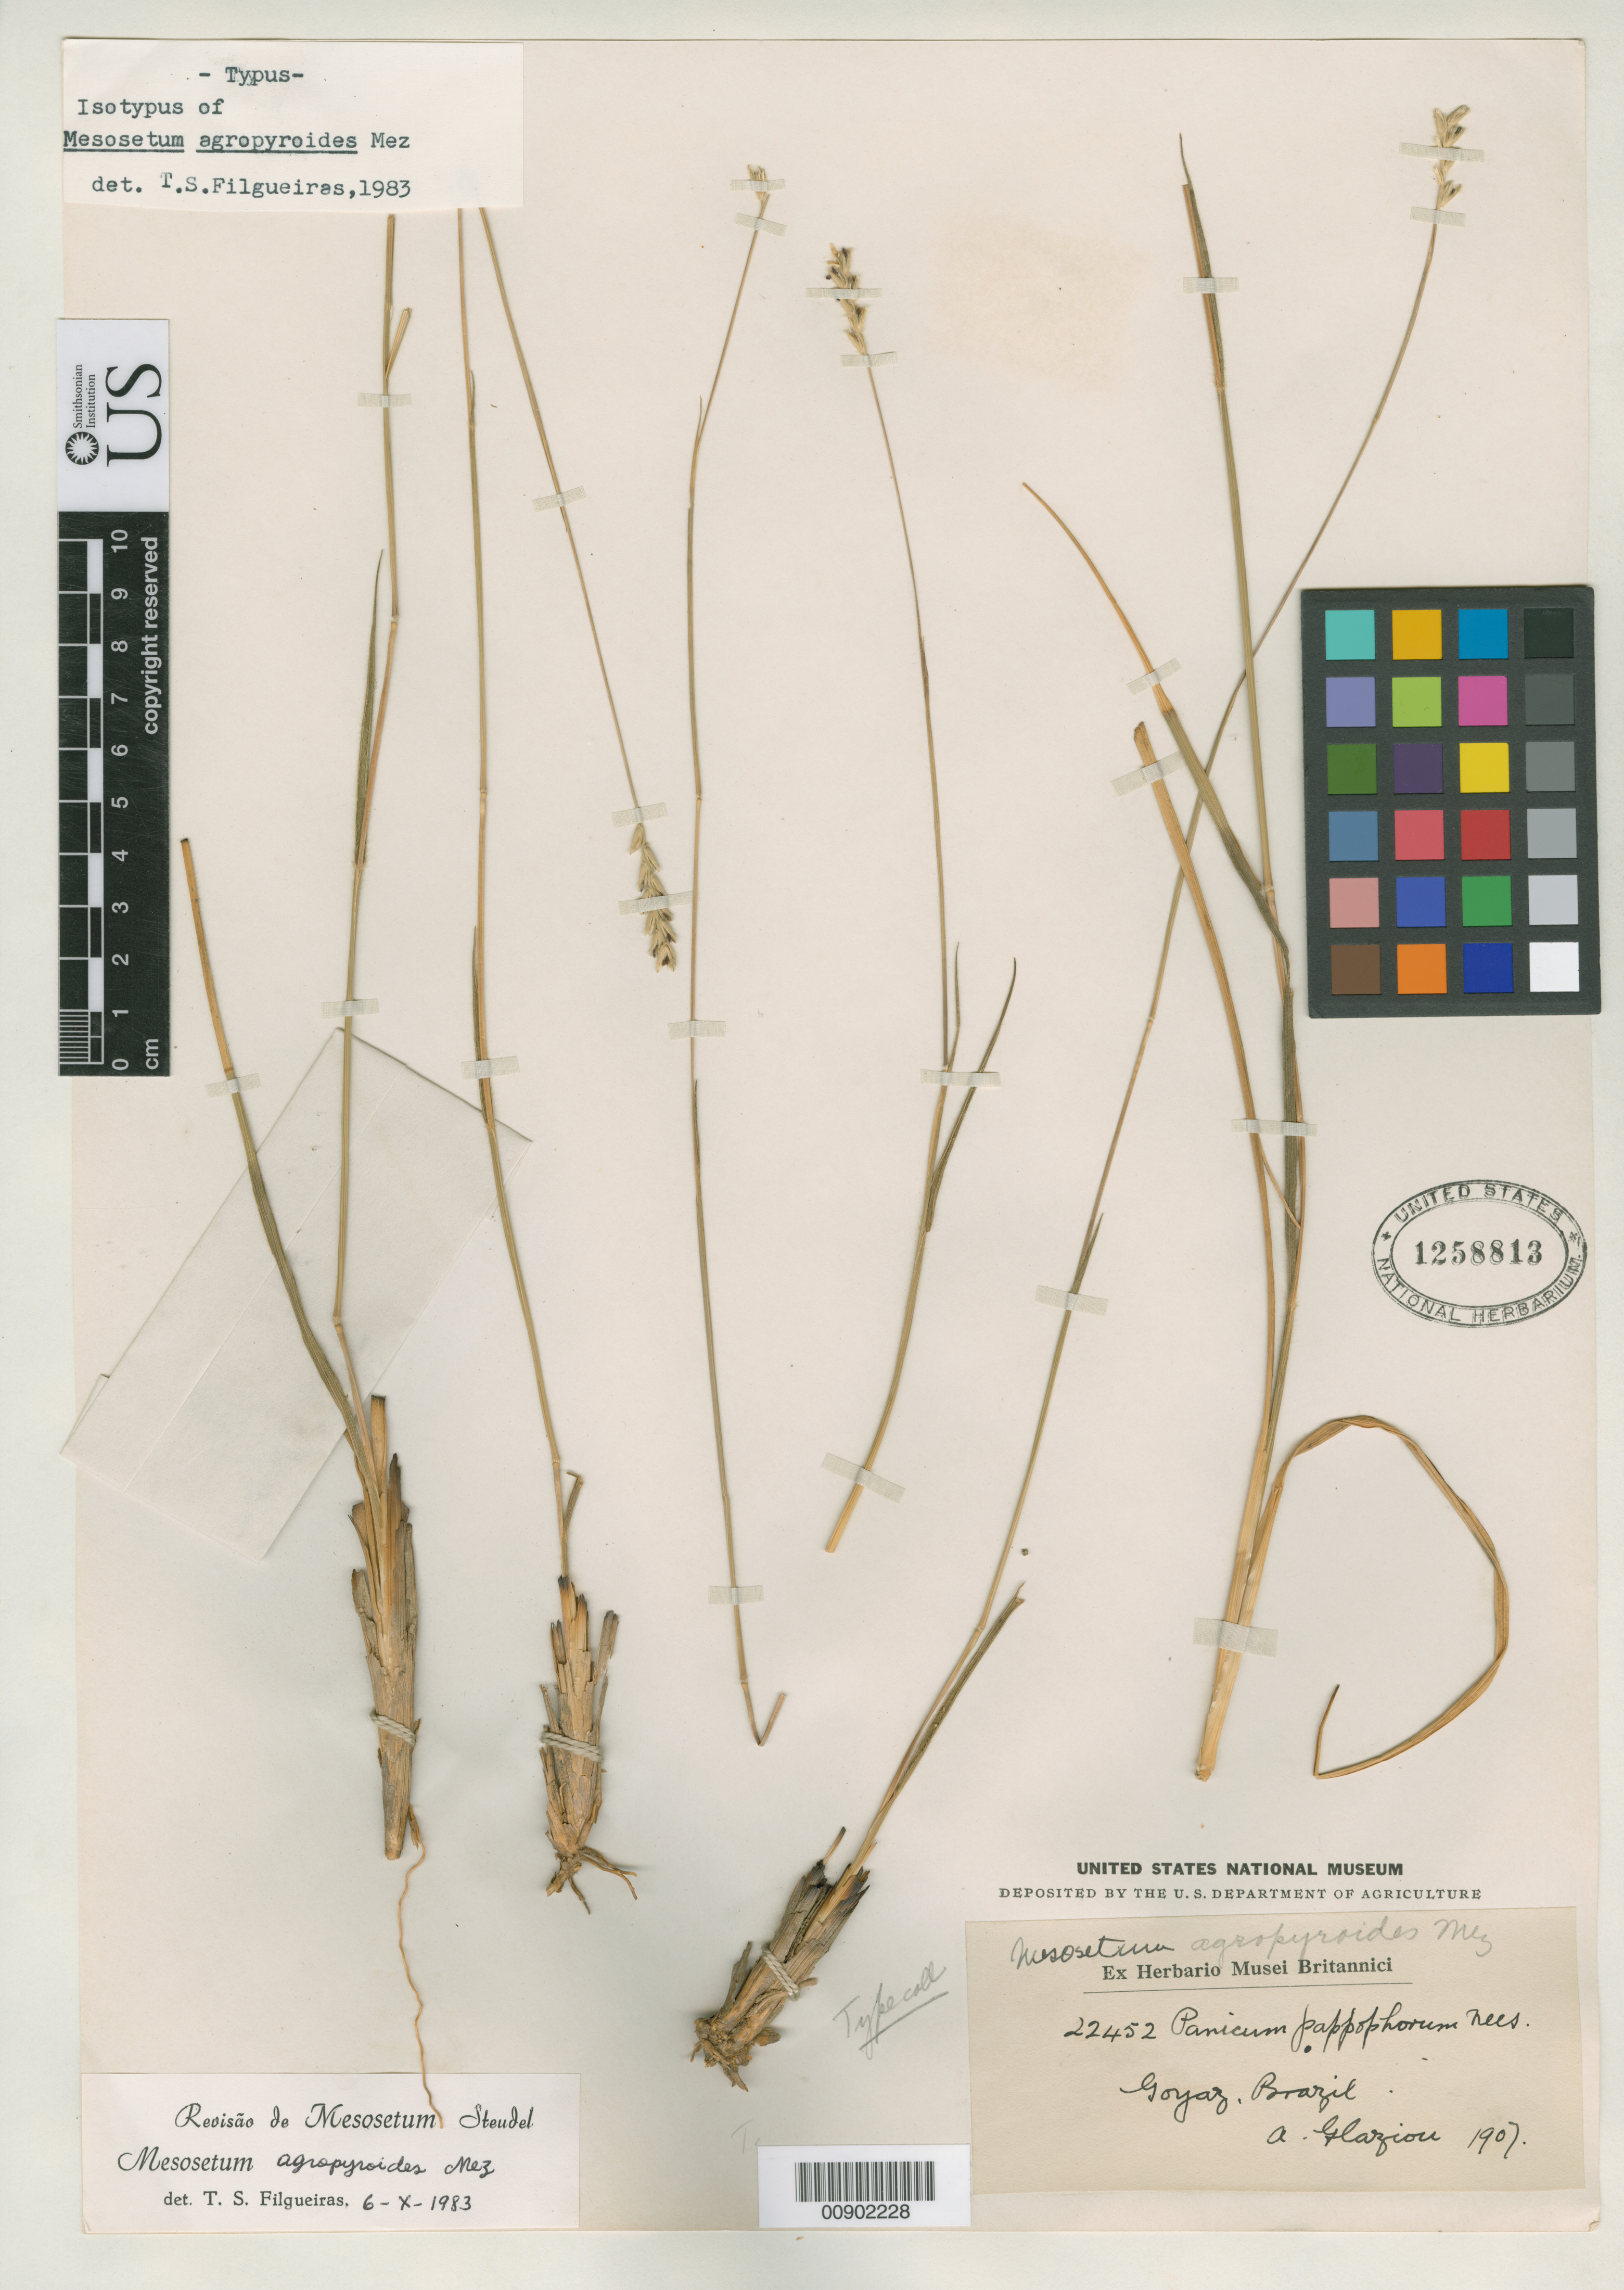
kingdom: Plantae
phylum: Tracheophyta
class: Liliopsida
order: Poales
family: Poaceae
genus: Mesosetum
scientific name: Mesosetum agropyroides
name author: Mez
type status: Isotype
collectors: A. F. M. Glaziou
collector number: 22452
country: Brazil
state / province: Goiás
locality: Inter Porto Imperial et Lunie, ad flum Tocantins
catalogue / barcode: US 1258813